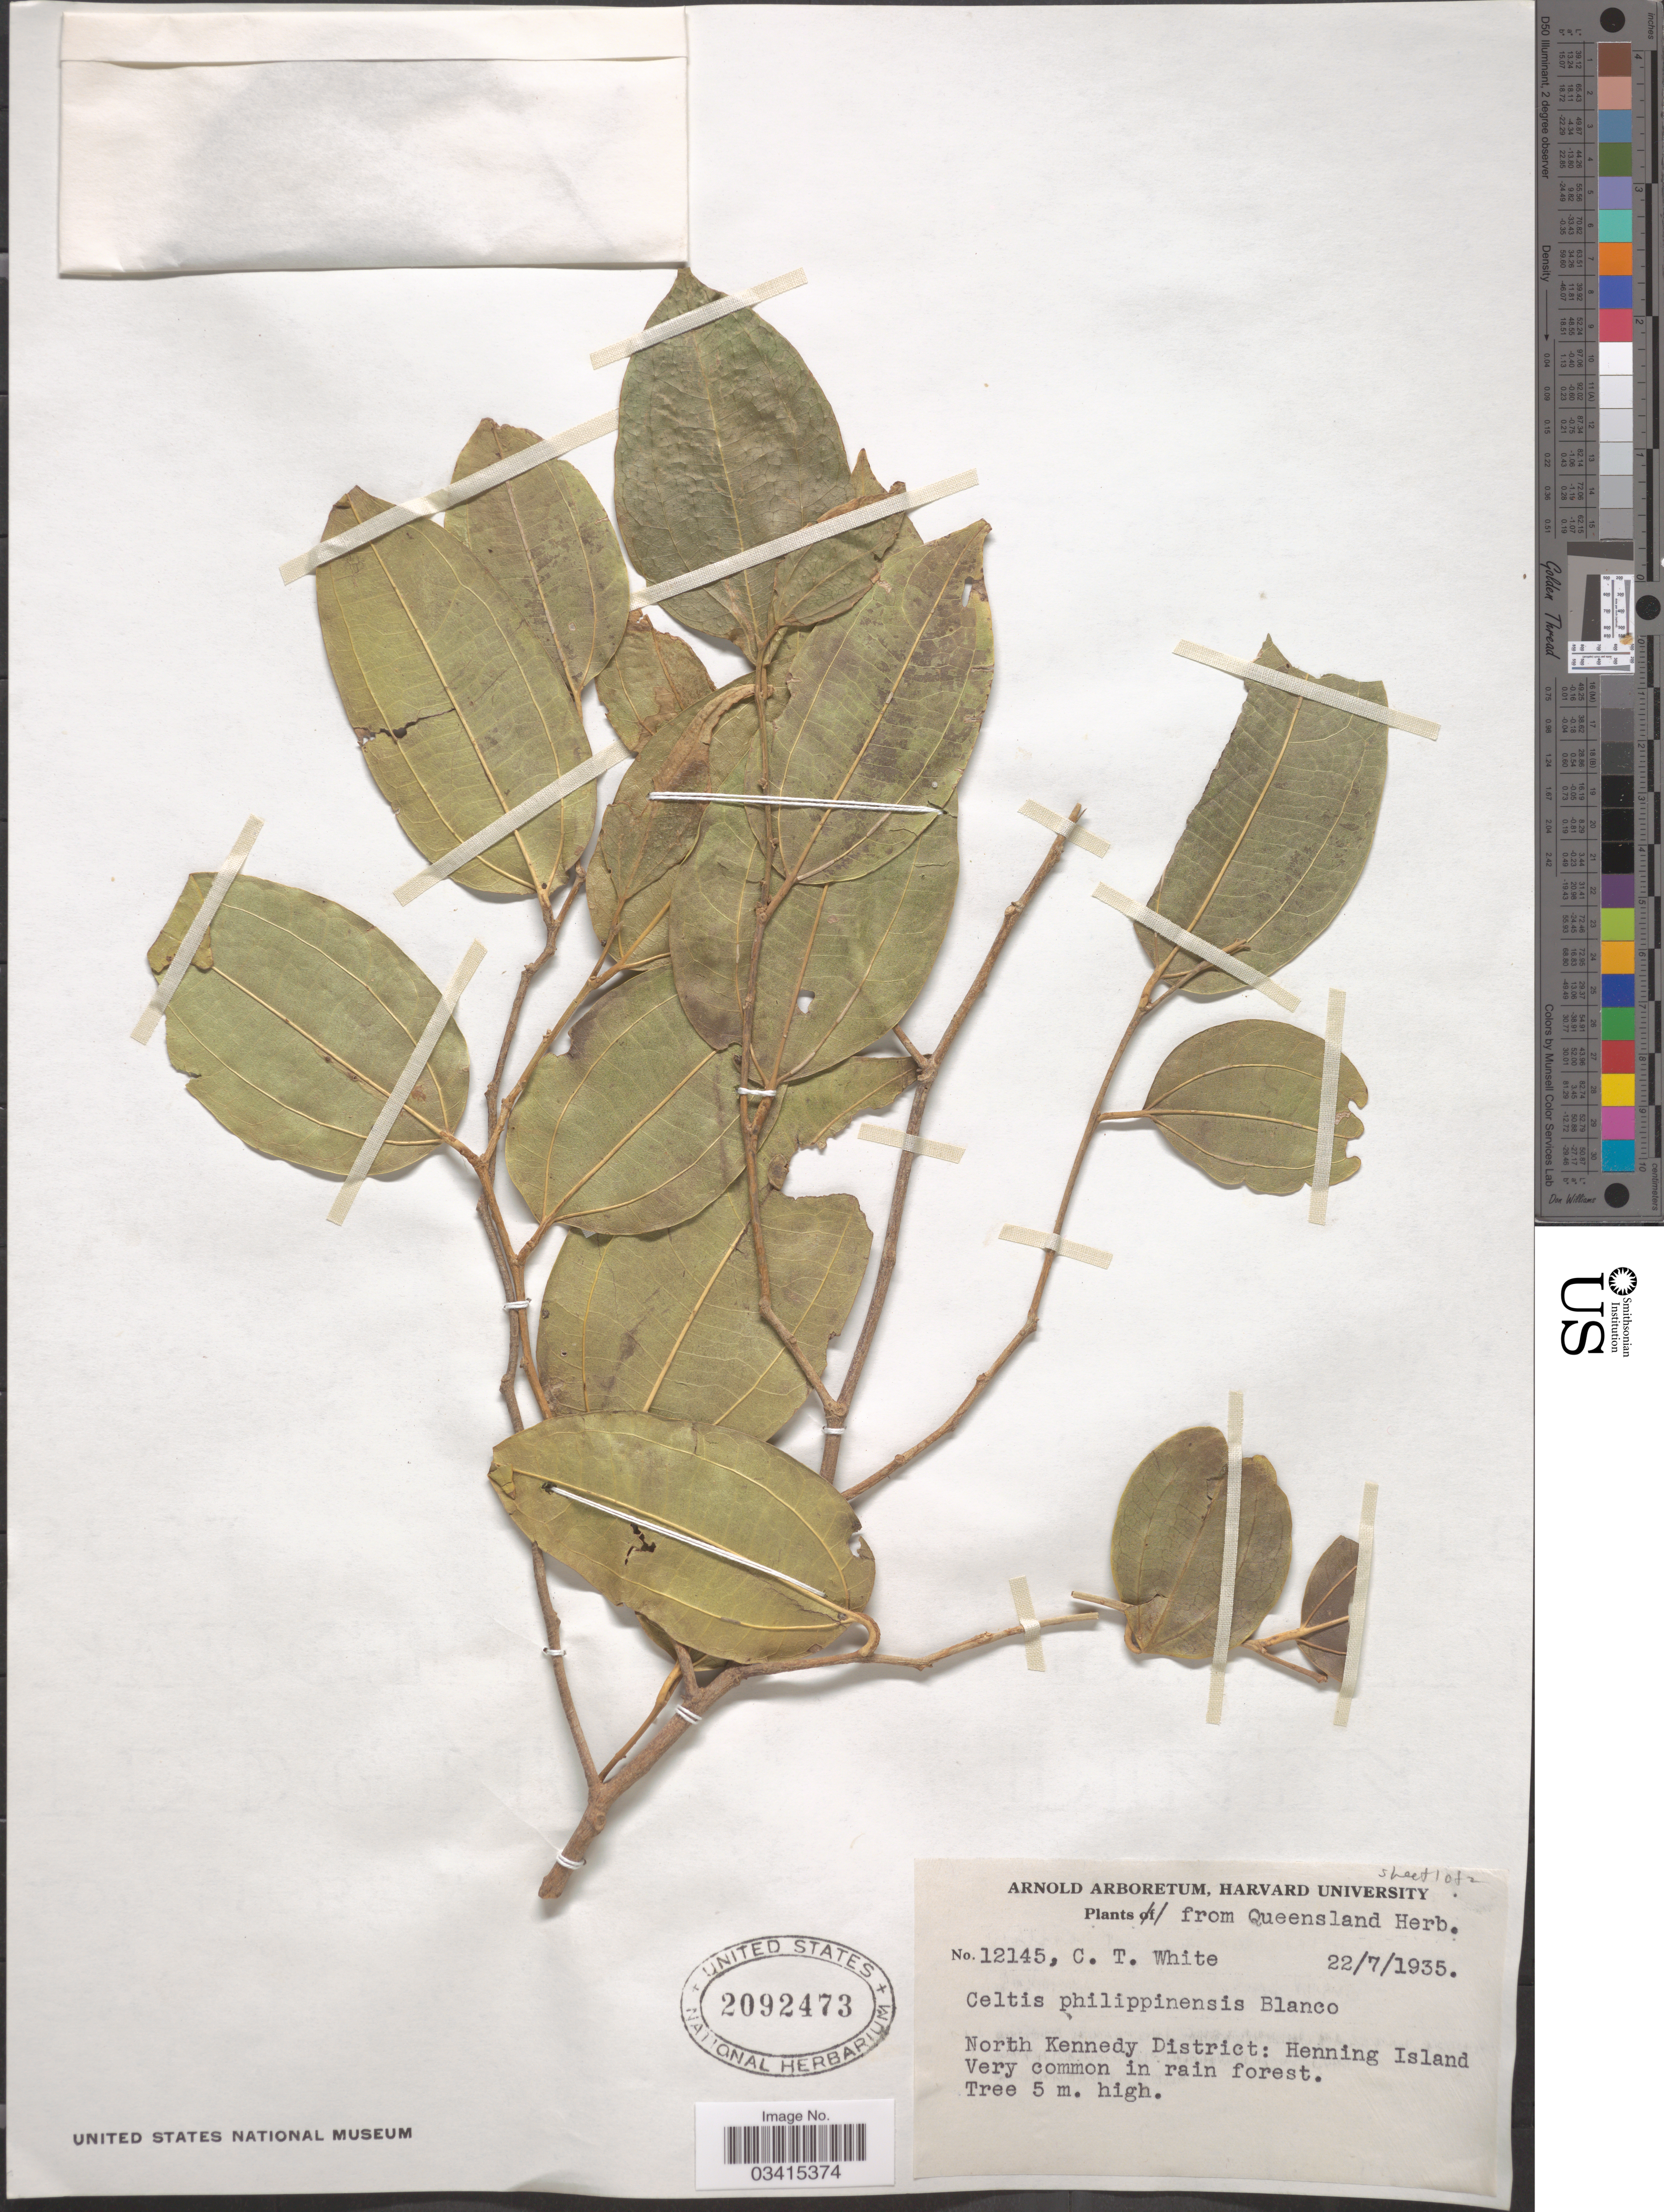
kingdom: Plantae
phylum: Tracheophyta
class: Magnoliopsida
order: Rosales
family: Cannabaceae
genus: Celtis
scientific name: Celtis philippensis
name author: Blanco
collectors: C. T. White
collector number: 12145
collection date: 1935-07-22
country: Australia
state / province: Queensland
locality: North Kennedy District: Henning Island.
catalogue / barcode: US 2092473